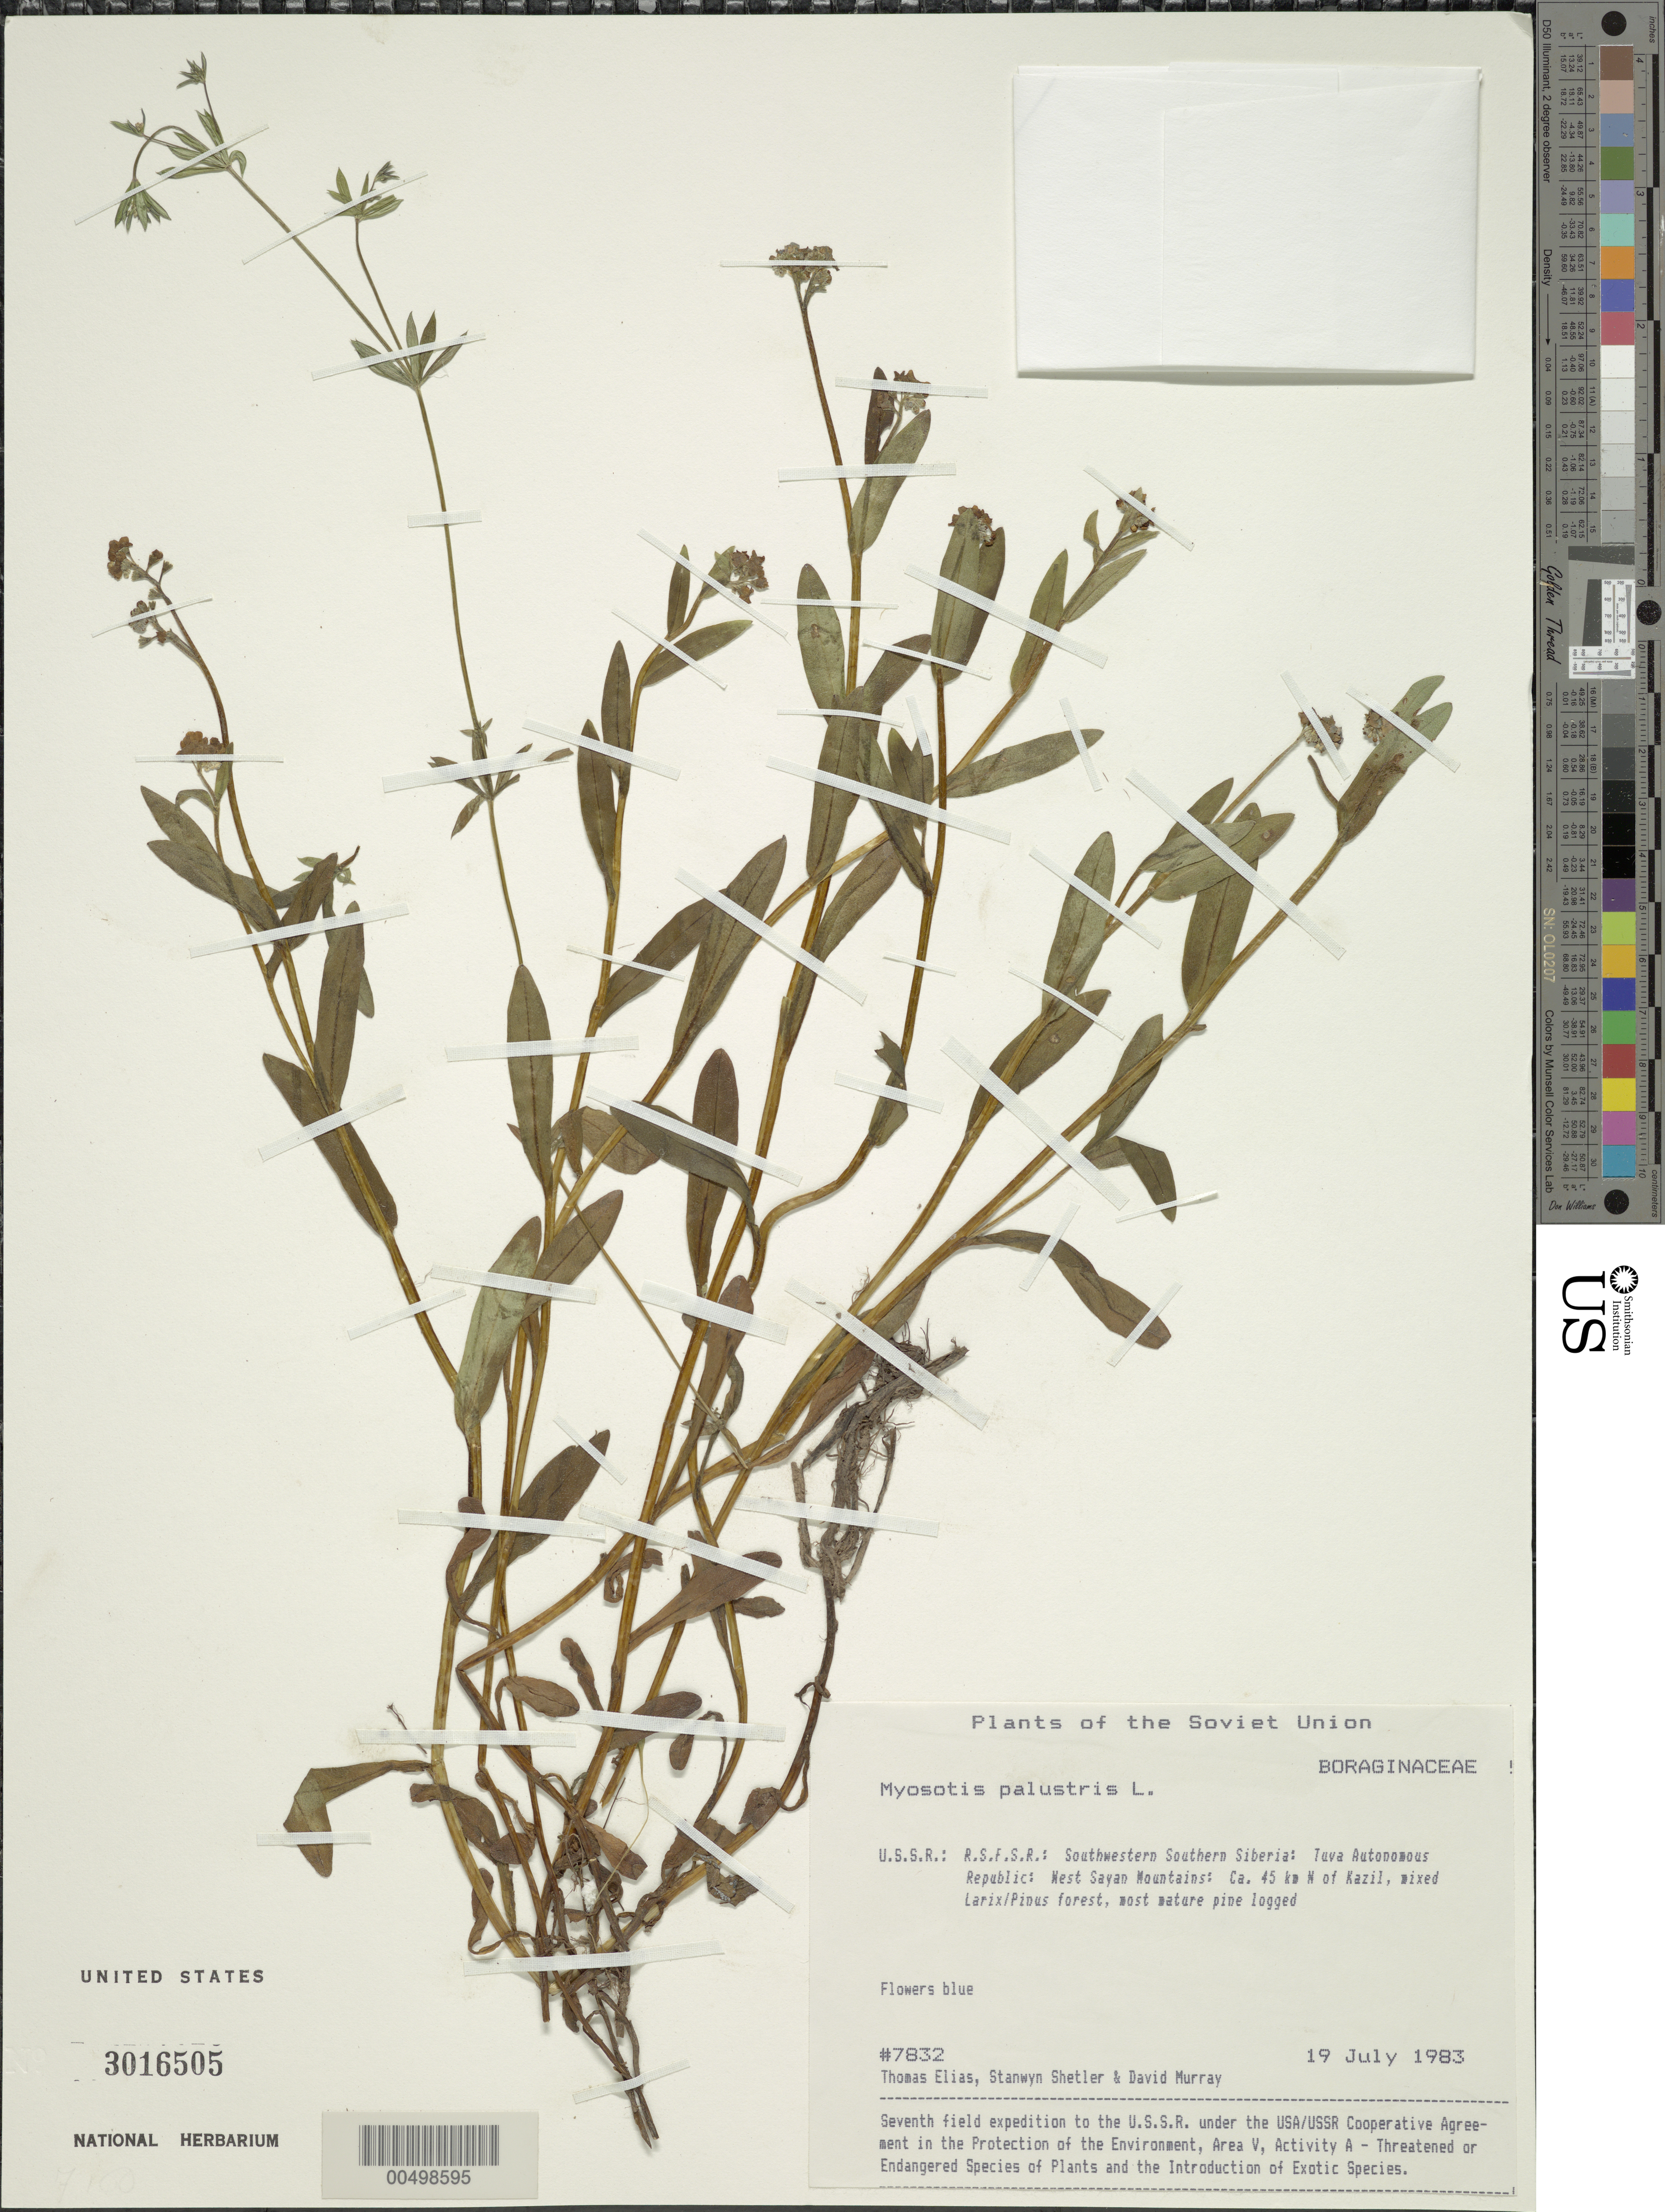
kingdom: Plantae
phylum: Tracheophyta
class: Magnoliopsida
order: Boraginales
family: Boraginaceae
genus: Myosotis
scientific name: Myosotis palustris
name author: L.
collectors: T. Elias, S. Shetler & D. F. Murray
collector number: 7832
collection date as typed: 19 Jul 1983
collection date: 1983-07-19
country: Russian Federation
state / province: Tuva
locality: West Sayan Mountains, ca. 45 km N of Kazil [Kyzyl]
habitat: mixed Larix/Pinus forest, most mature pine logged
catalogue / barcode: US 3016505